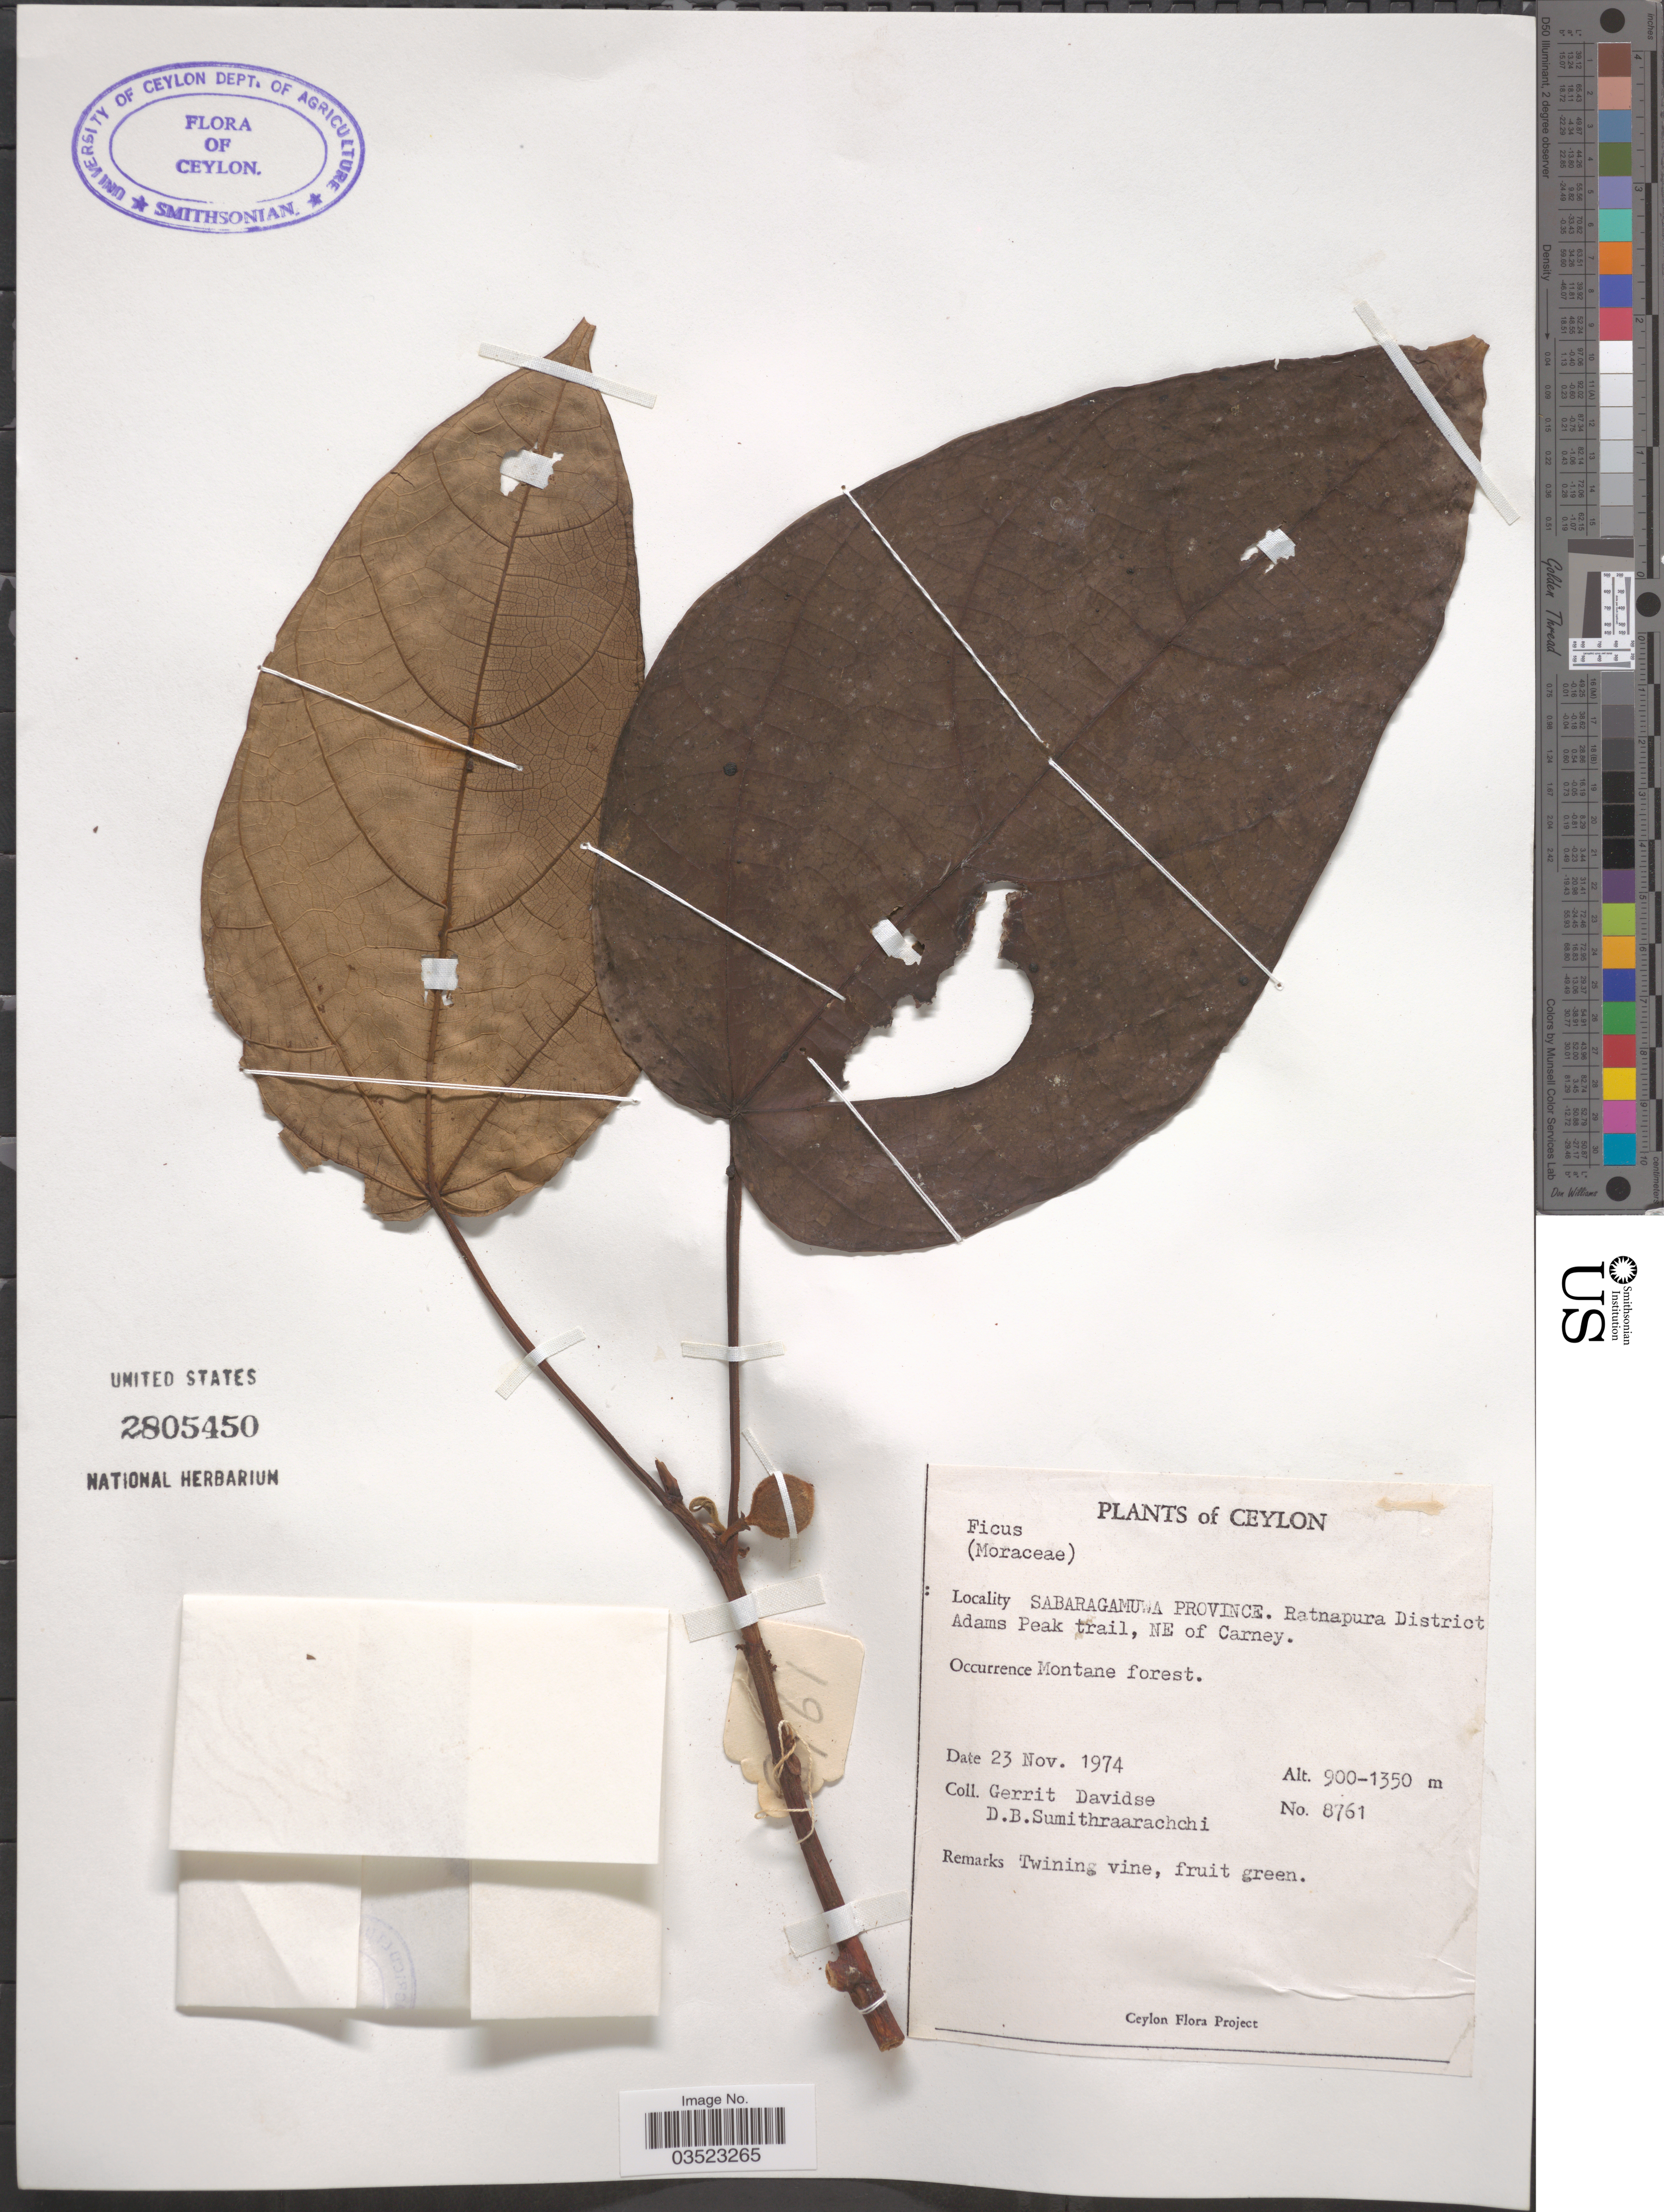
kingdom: Plantae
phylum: Tracheophyta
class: Magnoliopsida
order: Rosales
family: Moraceae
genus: Ficus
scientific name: Ficus sp.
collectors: G. Davidse & D. B. Sumithraarachchi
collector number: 8761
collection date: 1974-11-23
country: Sri Lanka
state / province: Sabaragamuwa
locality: Ceylon. Ratnapura District. Adams Peak trail, NE of Carney.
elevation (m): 900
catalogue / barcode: US 2805450